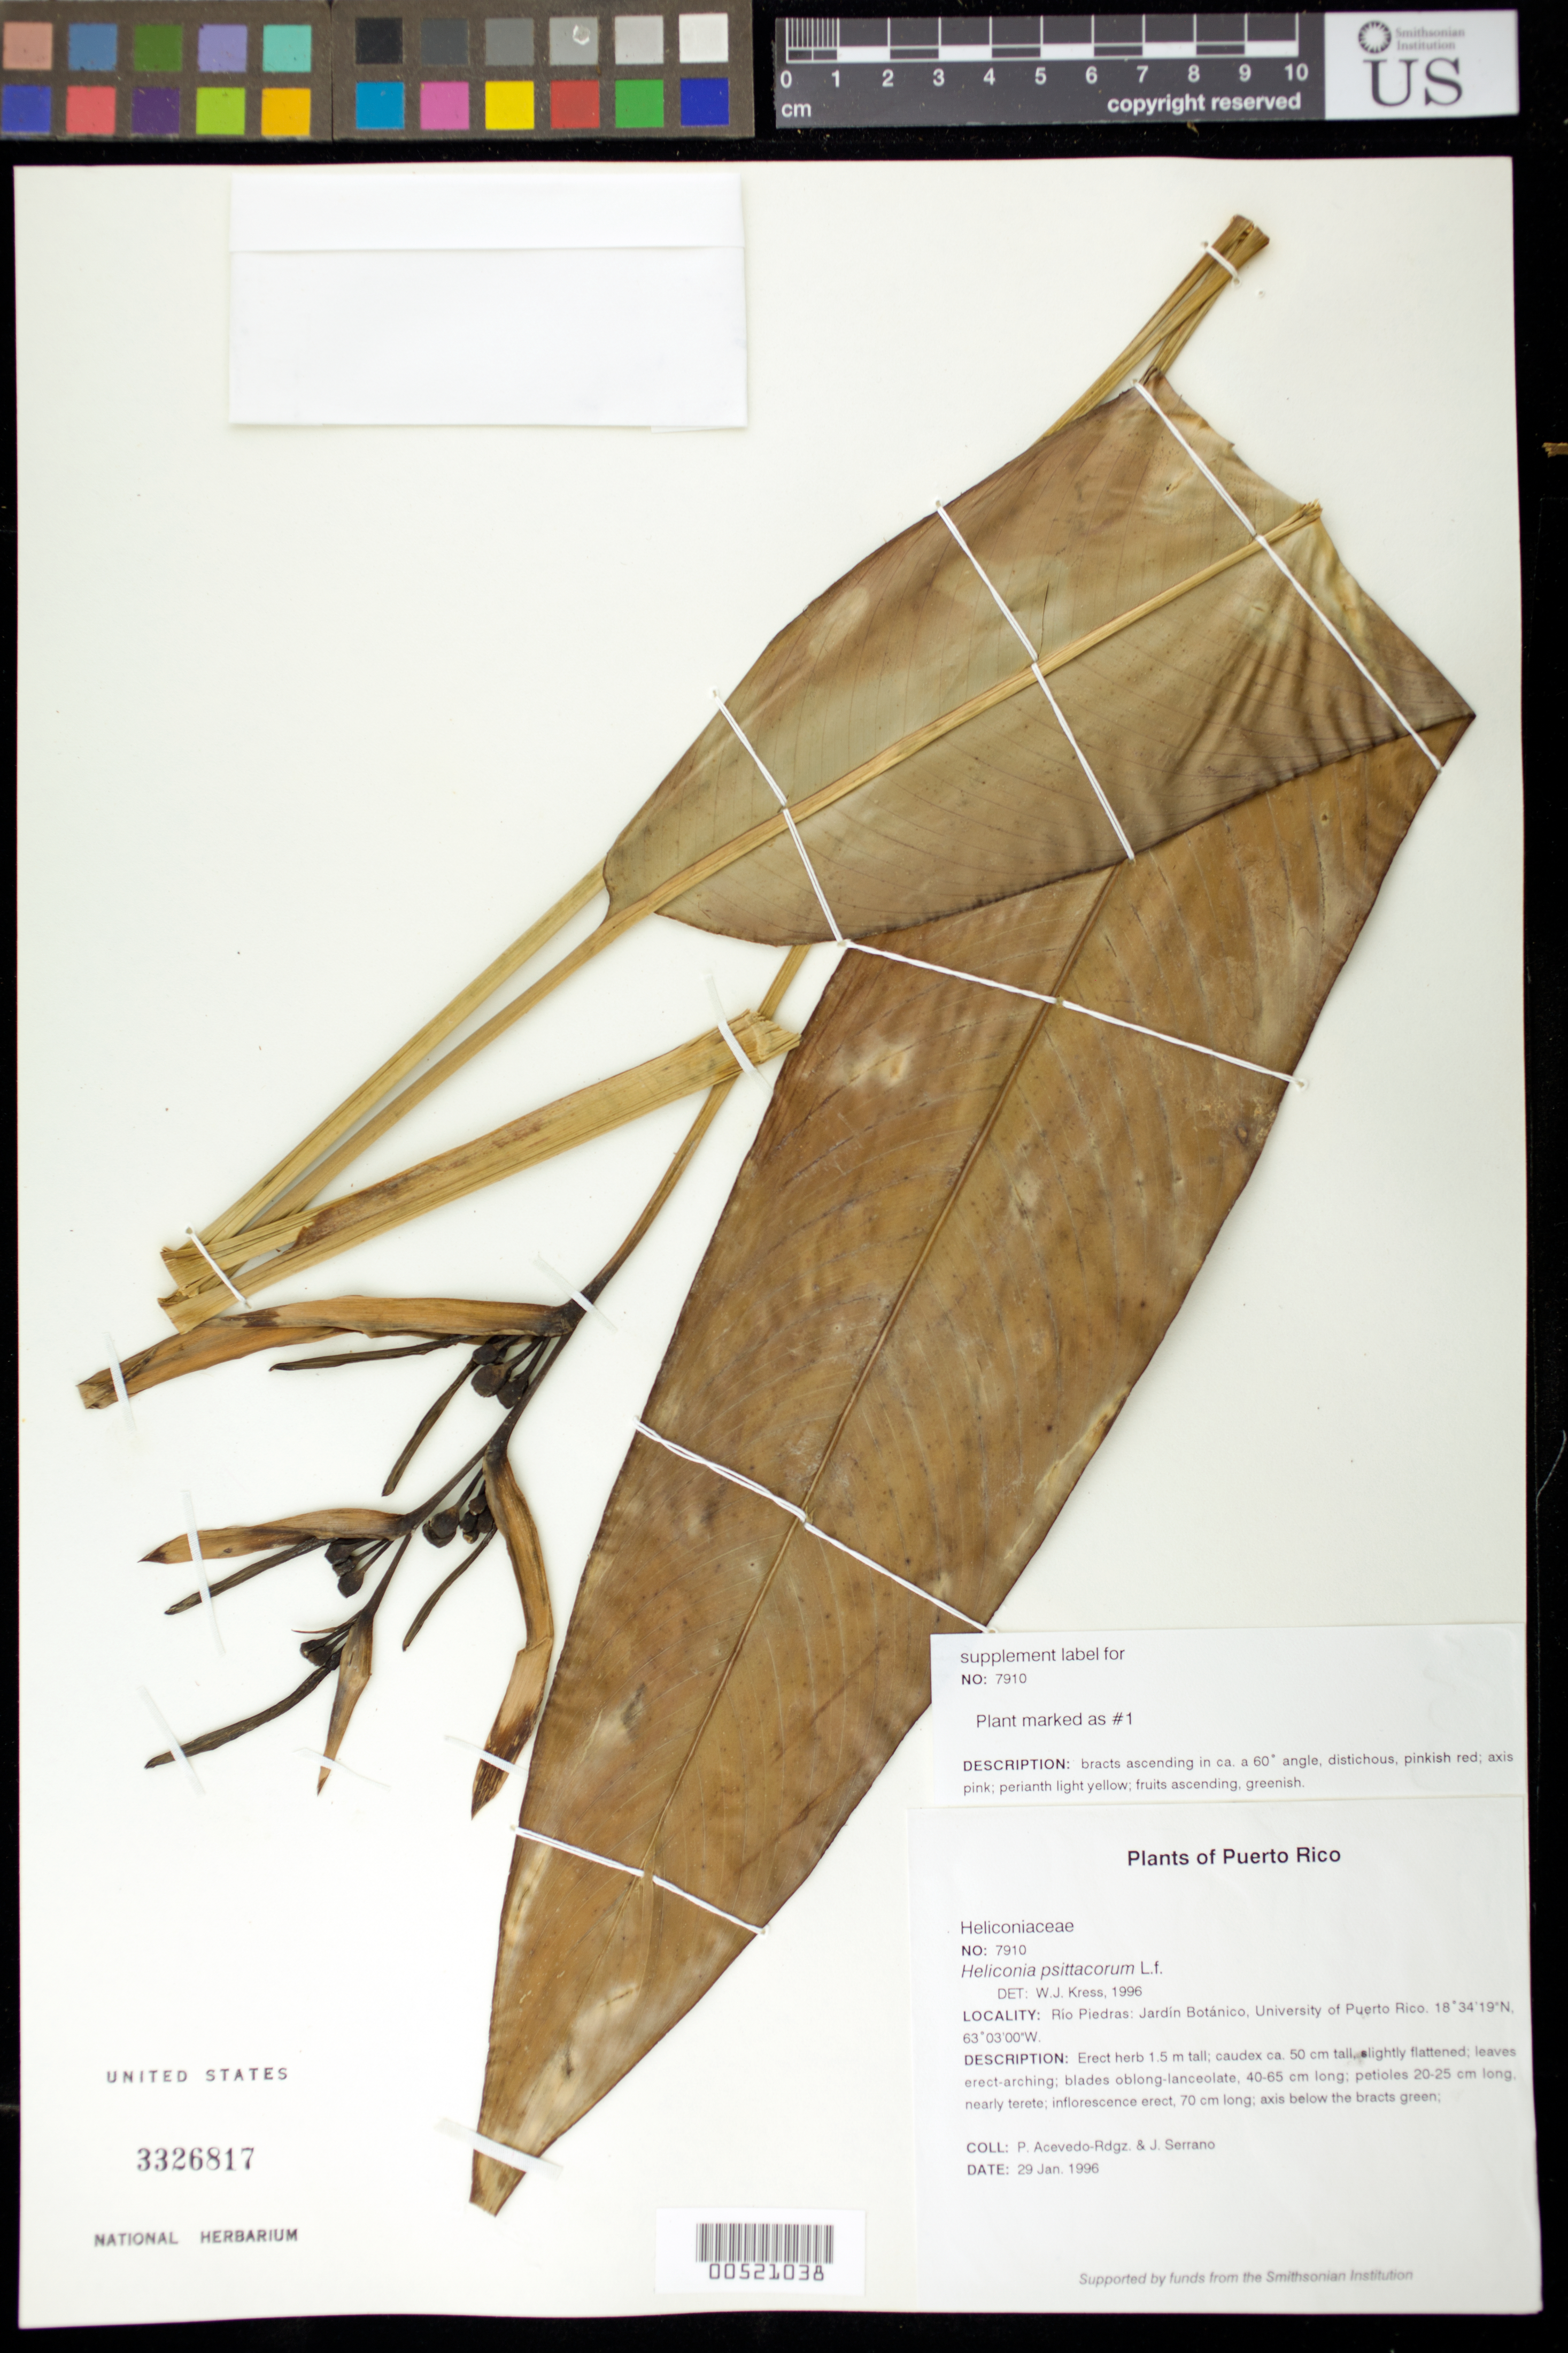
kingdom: Plantae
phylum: Tracheophyta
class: Liliopsida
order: Zingiberales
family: Heliconiaceae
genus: Heliconia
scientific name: Heliconia psittacorum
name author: L. f.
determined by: Kress, W. J., (US), Smithsonian Institution - National Museum of Natural History (UNITED STATES)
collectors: P. Acevedo-Rodr. & J. Serrano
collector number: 7910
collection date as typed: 29 Jan 1996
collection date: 1996-01-29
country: Puerto Rico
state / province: San Juan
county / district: Río Piedras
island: Puerto Rico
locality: Río Piedras: Jardín Botánico University of Puerto Rico.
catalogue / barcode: US 3326817